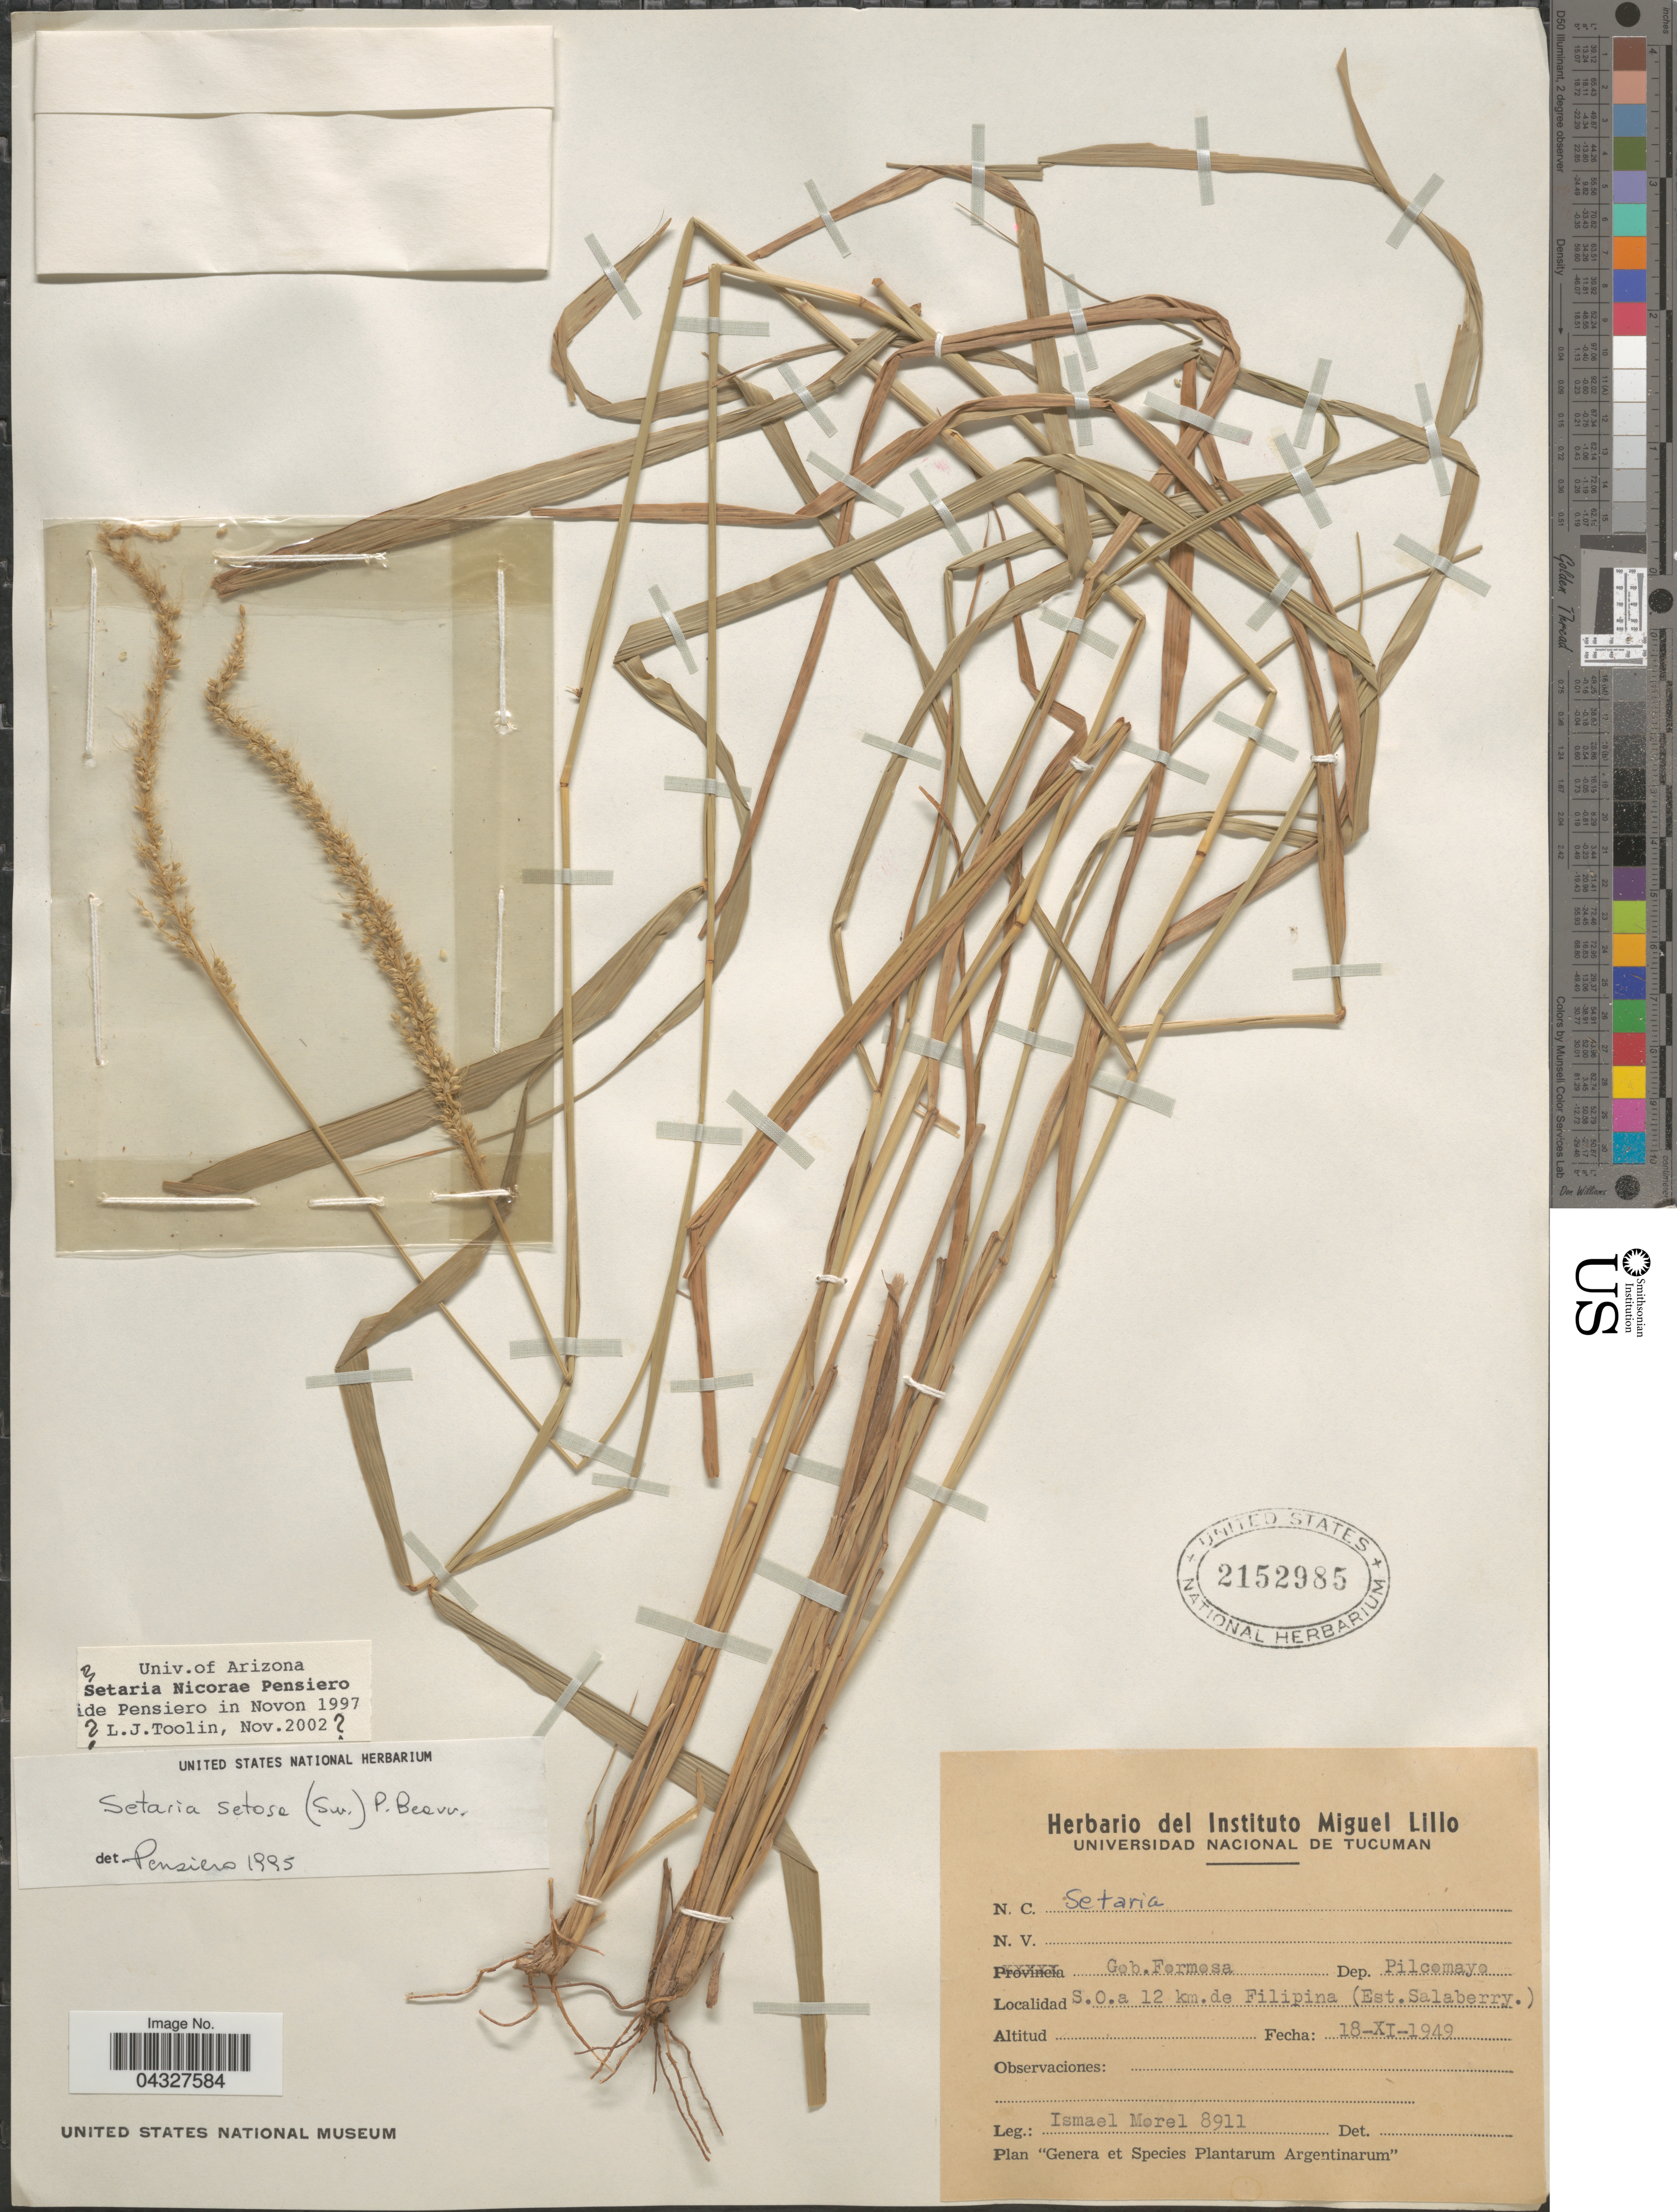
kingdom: Plantae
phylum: Tracheophyta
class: Liliopsida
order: Poales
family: Poaceae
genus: Setaria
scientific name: Setaria nicorae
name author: Pensiero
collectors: I. Morel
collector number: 8911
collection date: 1949-11-18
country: Argentina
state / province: Formosa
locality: Gob. Formosa Dep. Pilcomayo. S.O. a 12 km. de Filipina (Est. Salaberry).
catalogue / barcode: US 2152985